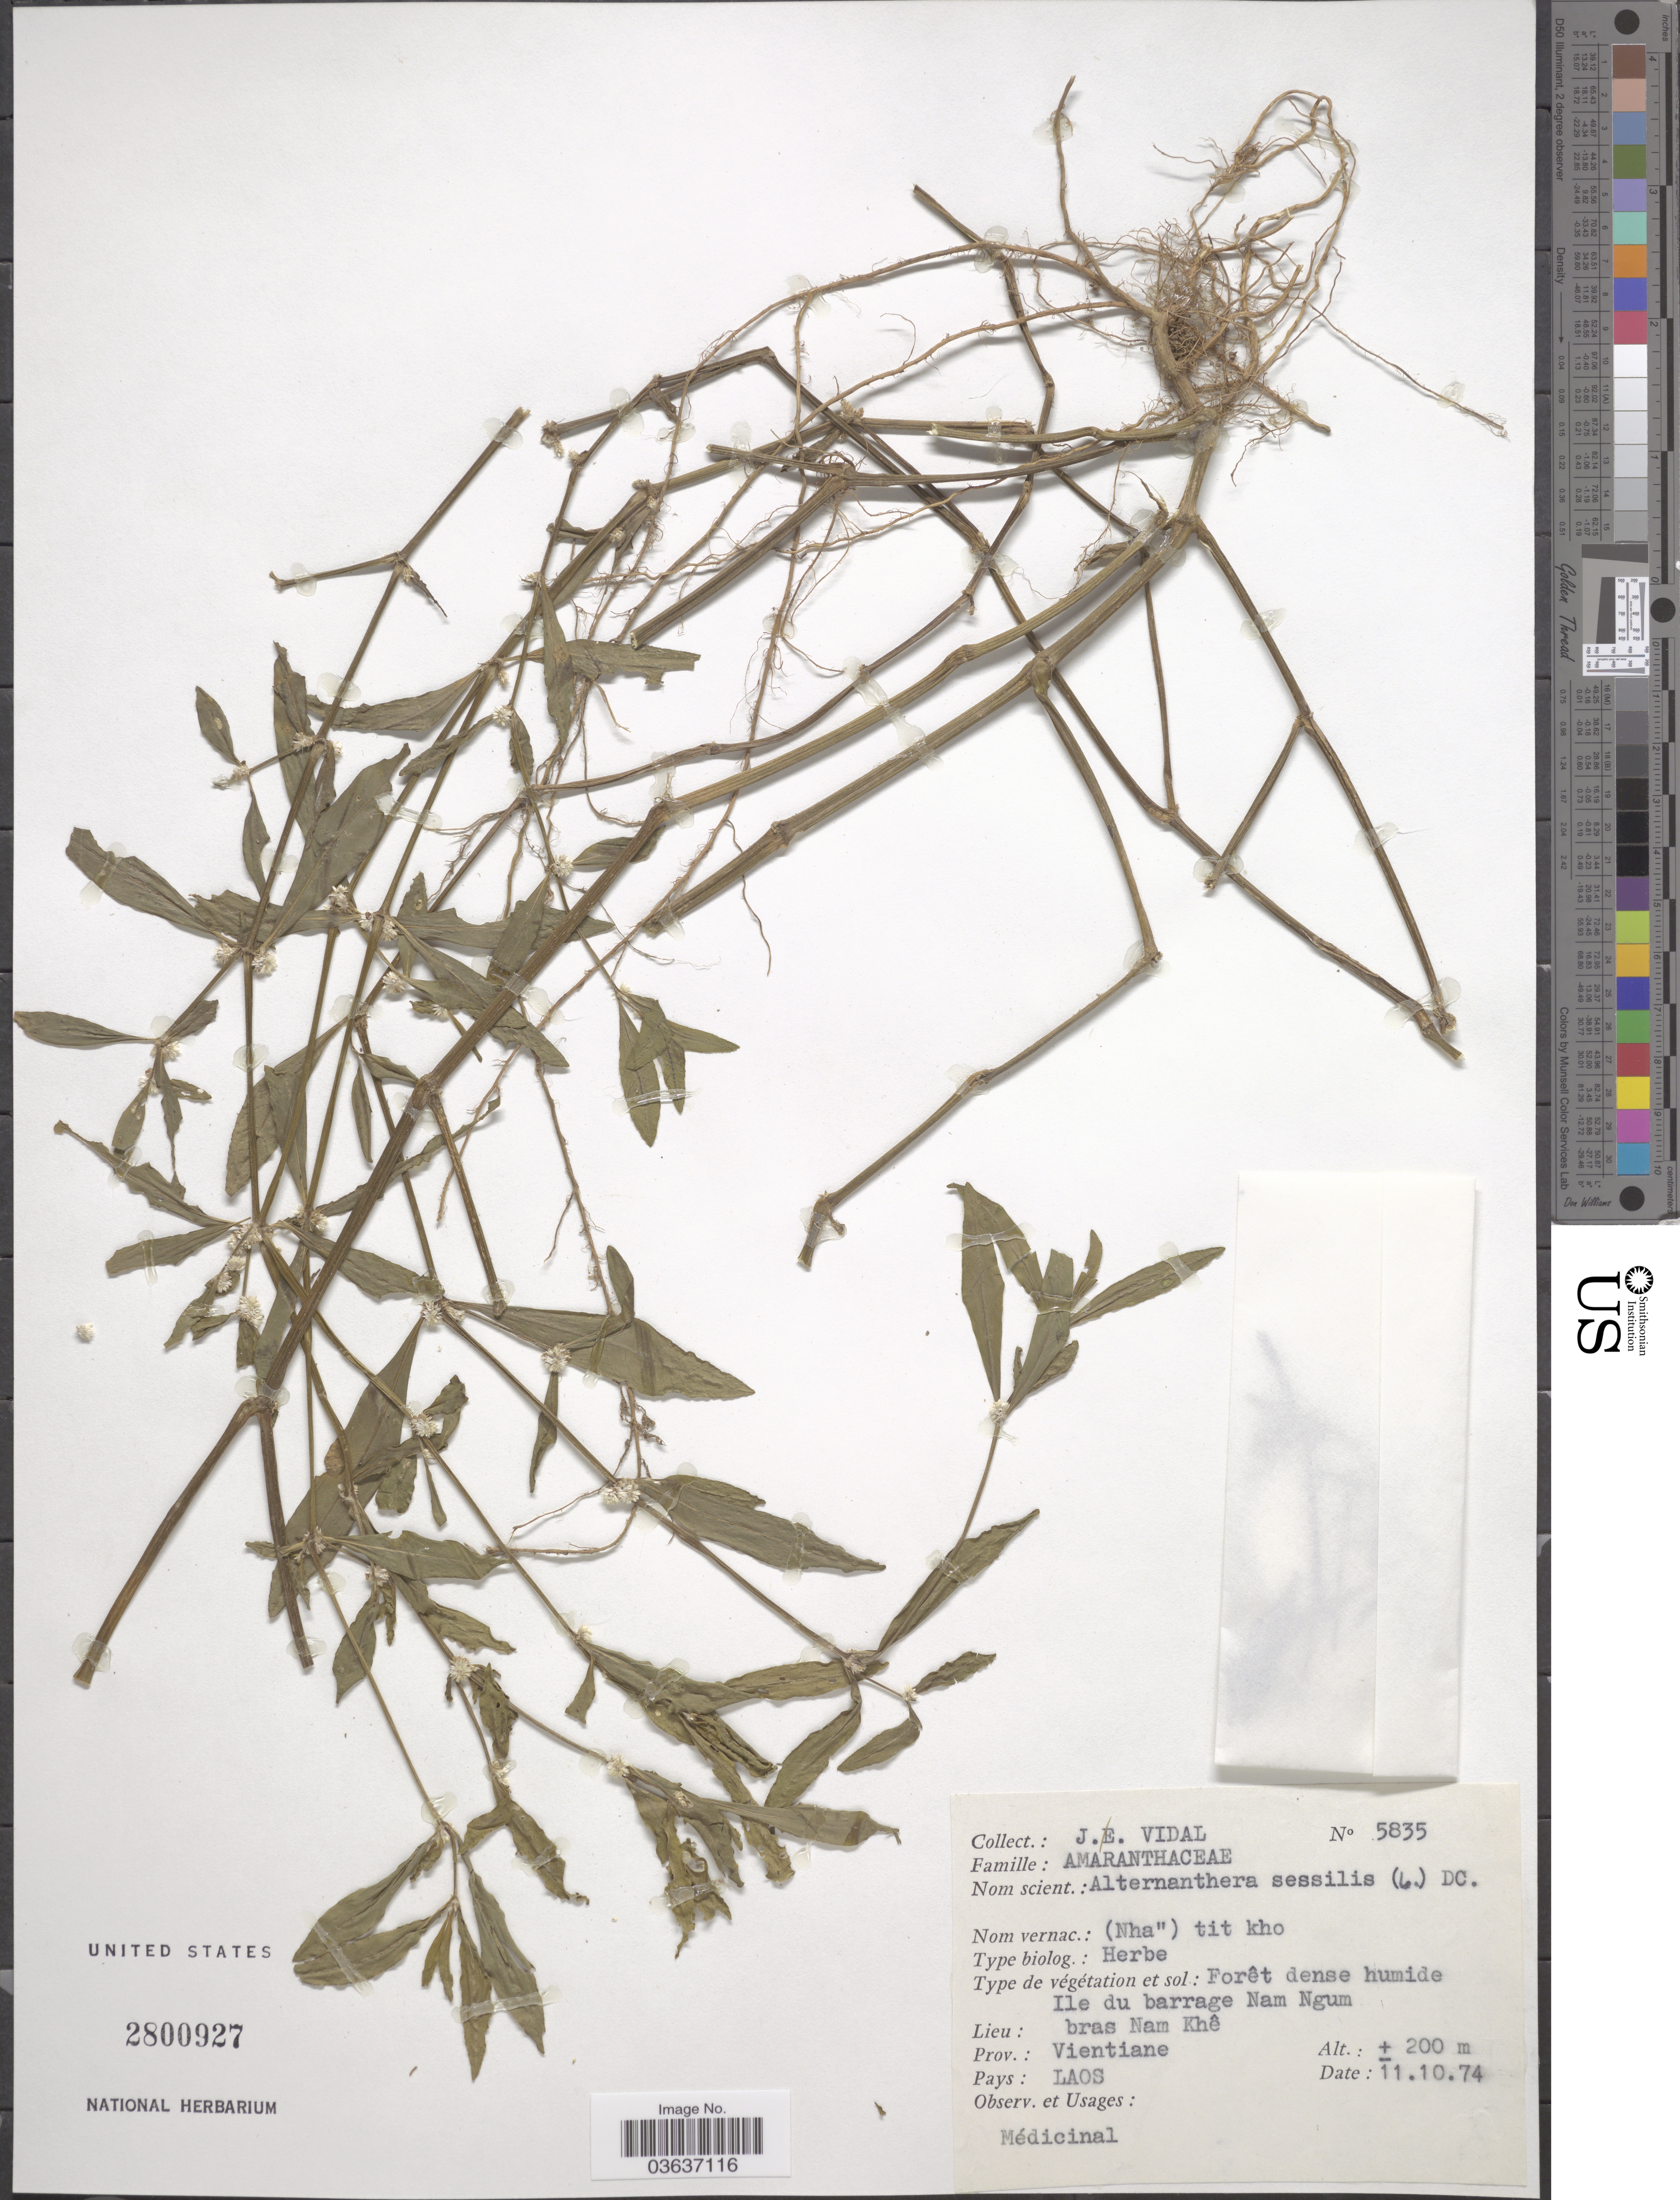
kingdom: Plantae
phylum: Tracheophyta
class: Magnoliopsida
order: Caryophyllales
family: Amaranthaceae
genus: Alternanthera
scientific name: Alternanthera sessilis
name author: (L.) DC.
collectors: J. E. Vidal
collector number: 5835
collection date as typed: Transcribed d/m/y: 11/10/74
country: Laos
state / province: Viangchan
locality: Forêt dense humide Ile du barrage Nam Ngum. Lieu: bras Nam Khê. Prov.: Vientiane.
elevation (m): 200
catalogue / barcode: US 2800927